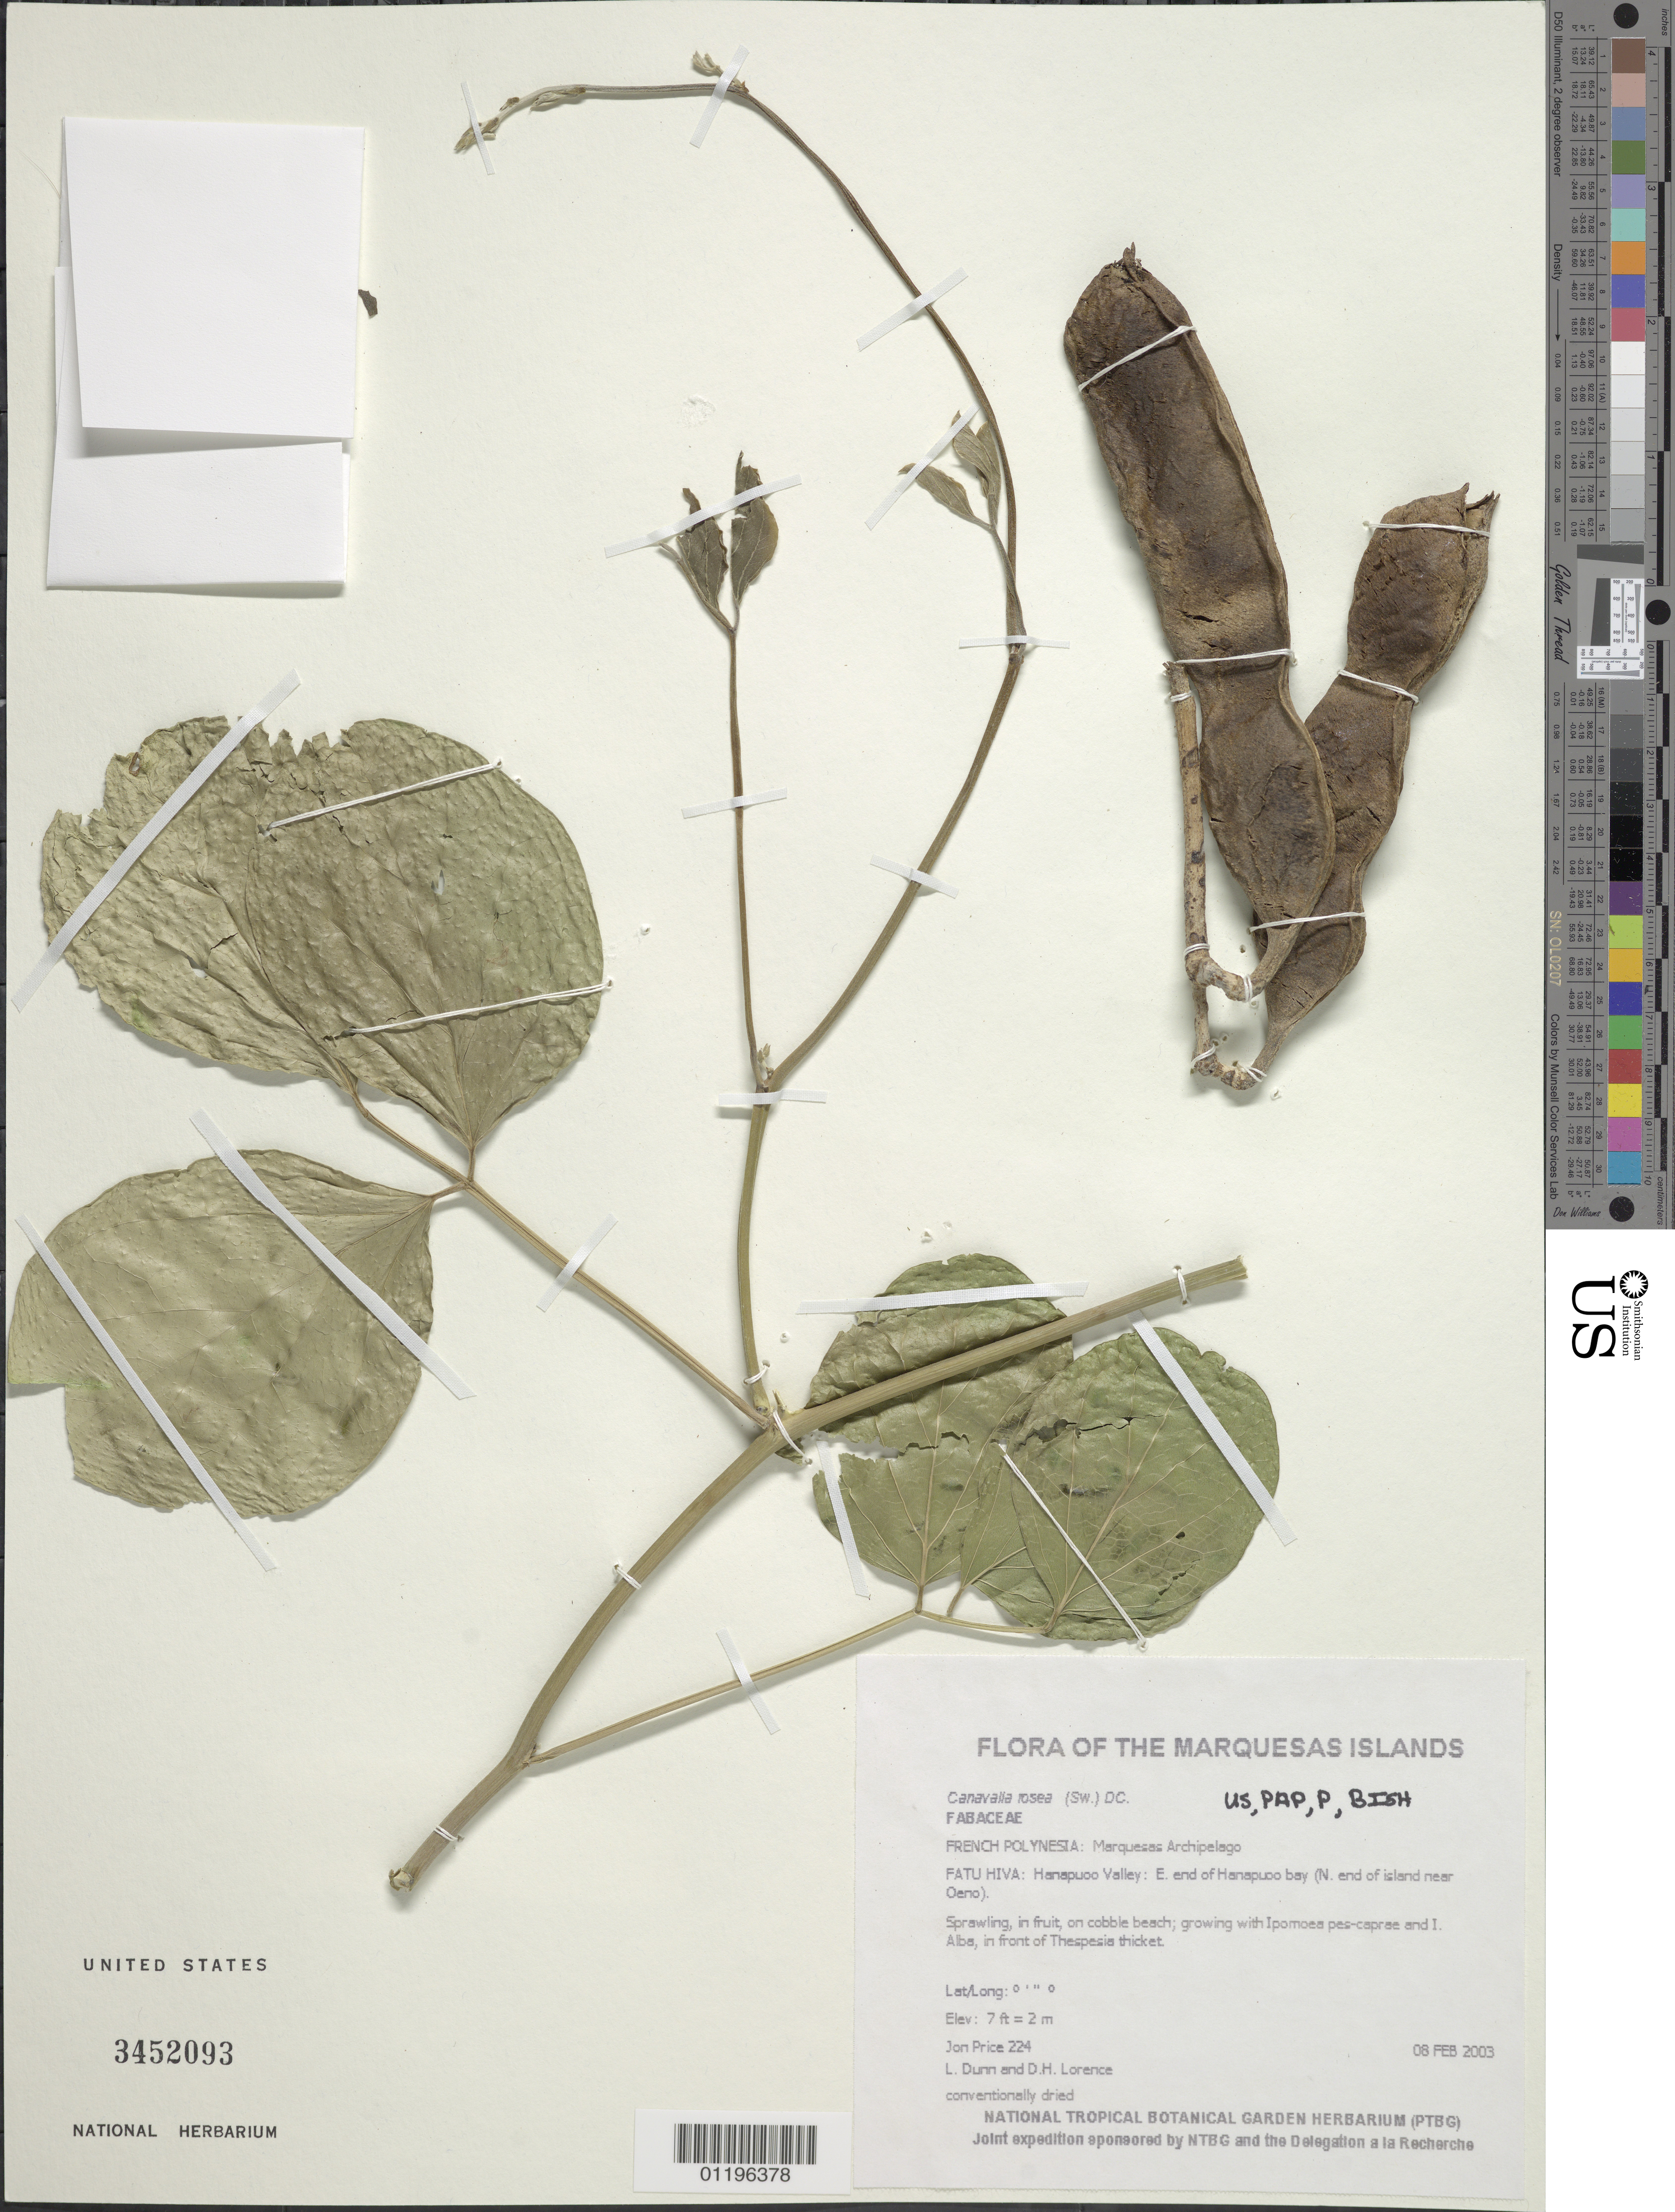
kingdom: Plantae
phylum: Tracheophyta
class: Magnoliopsida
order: Fabales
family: Fabaceae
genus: Canavalia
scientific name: Canavalia rosea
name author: (Sw.) DC.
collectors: J. Price, L. Dunn & D. Lorence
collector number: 224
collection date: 2003-02-08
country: French Polynesia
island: Fatu Hiva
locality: Hanapuoo Valley: E. end of Hanapuoo bay (N. end of island near Oeno)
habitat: On cobble beach; in front of Thespesia thicket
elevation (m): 2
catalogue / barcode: US 3452093